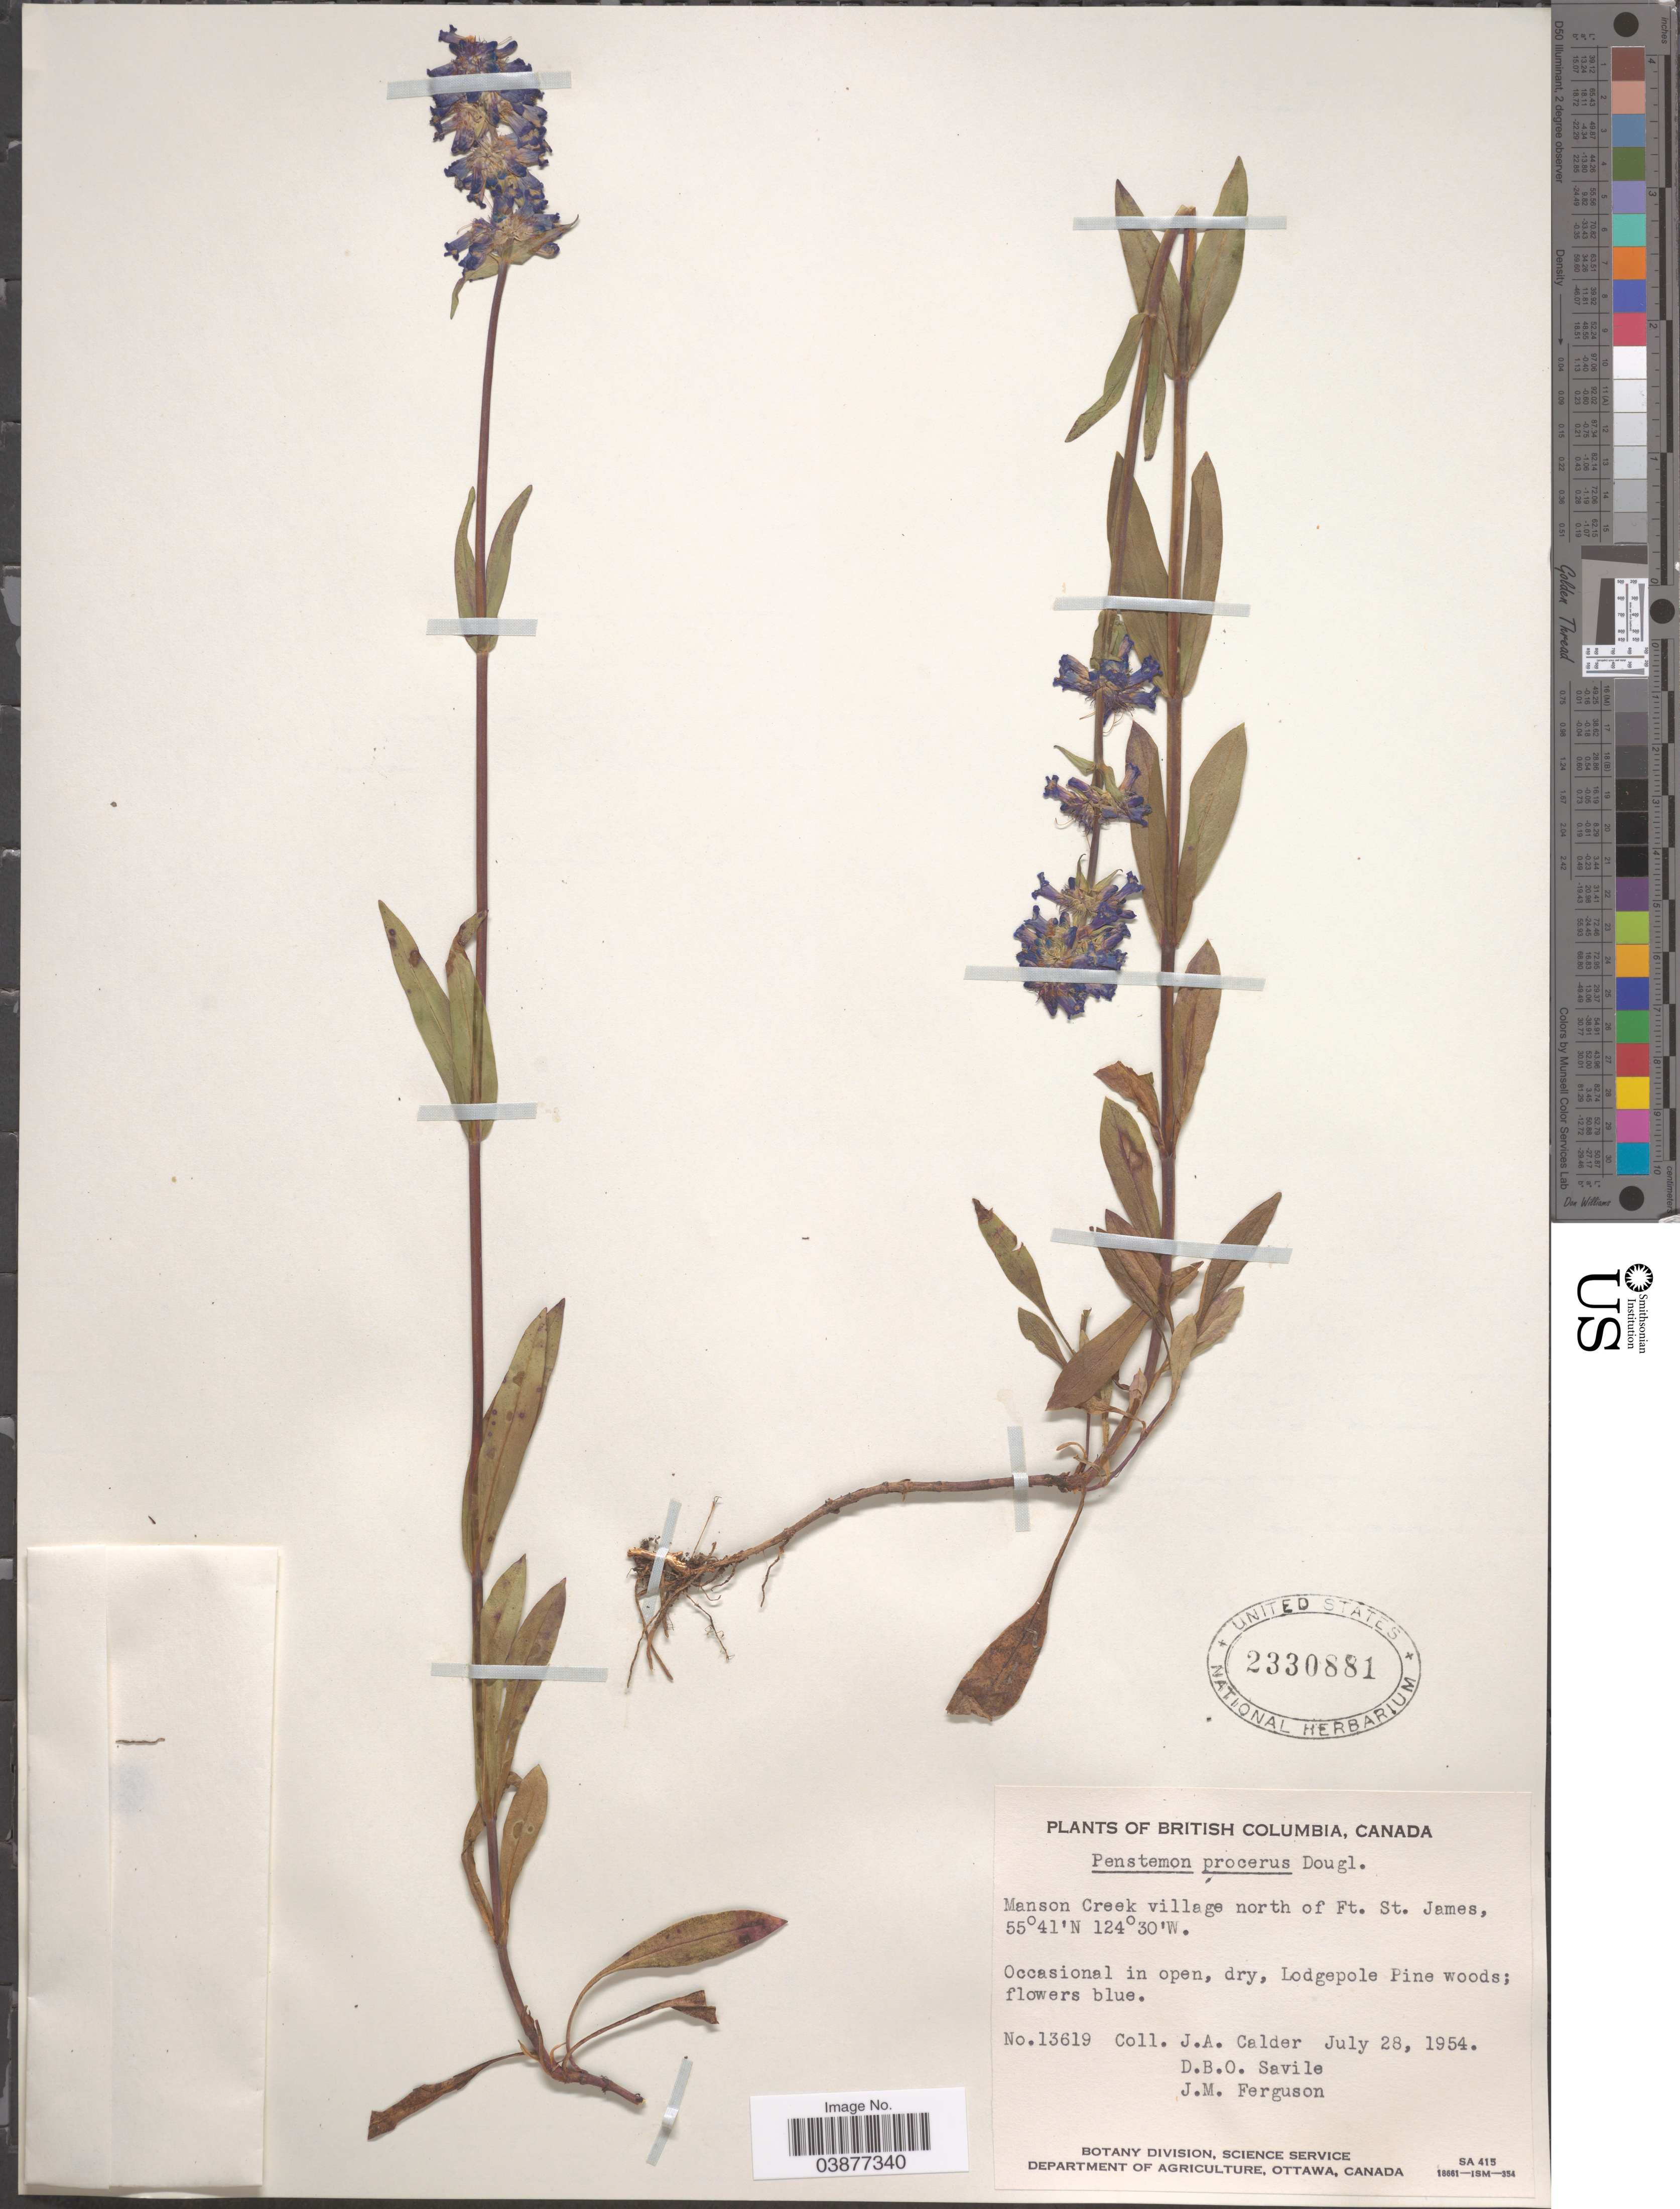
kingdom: Plantae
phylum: Tracheophyta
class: Magnoliopsida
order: Lamiales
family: Plantaginaceae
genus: Penstemon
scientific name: Penstemon procerus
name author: Douglas ex Graham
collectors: J. A. Calder, D. Savile & J. M. Ferguson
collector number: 13619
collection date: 1954-07-28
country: Canada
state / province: British Columbia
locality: Manson Creek village north of Ft. St. James.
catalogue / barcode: US 2330881